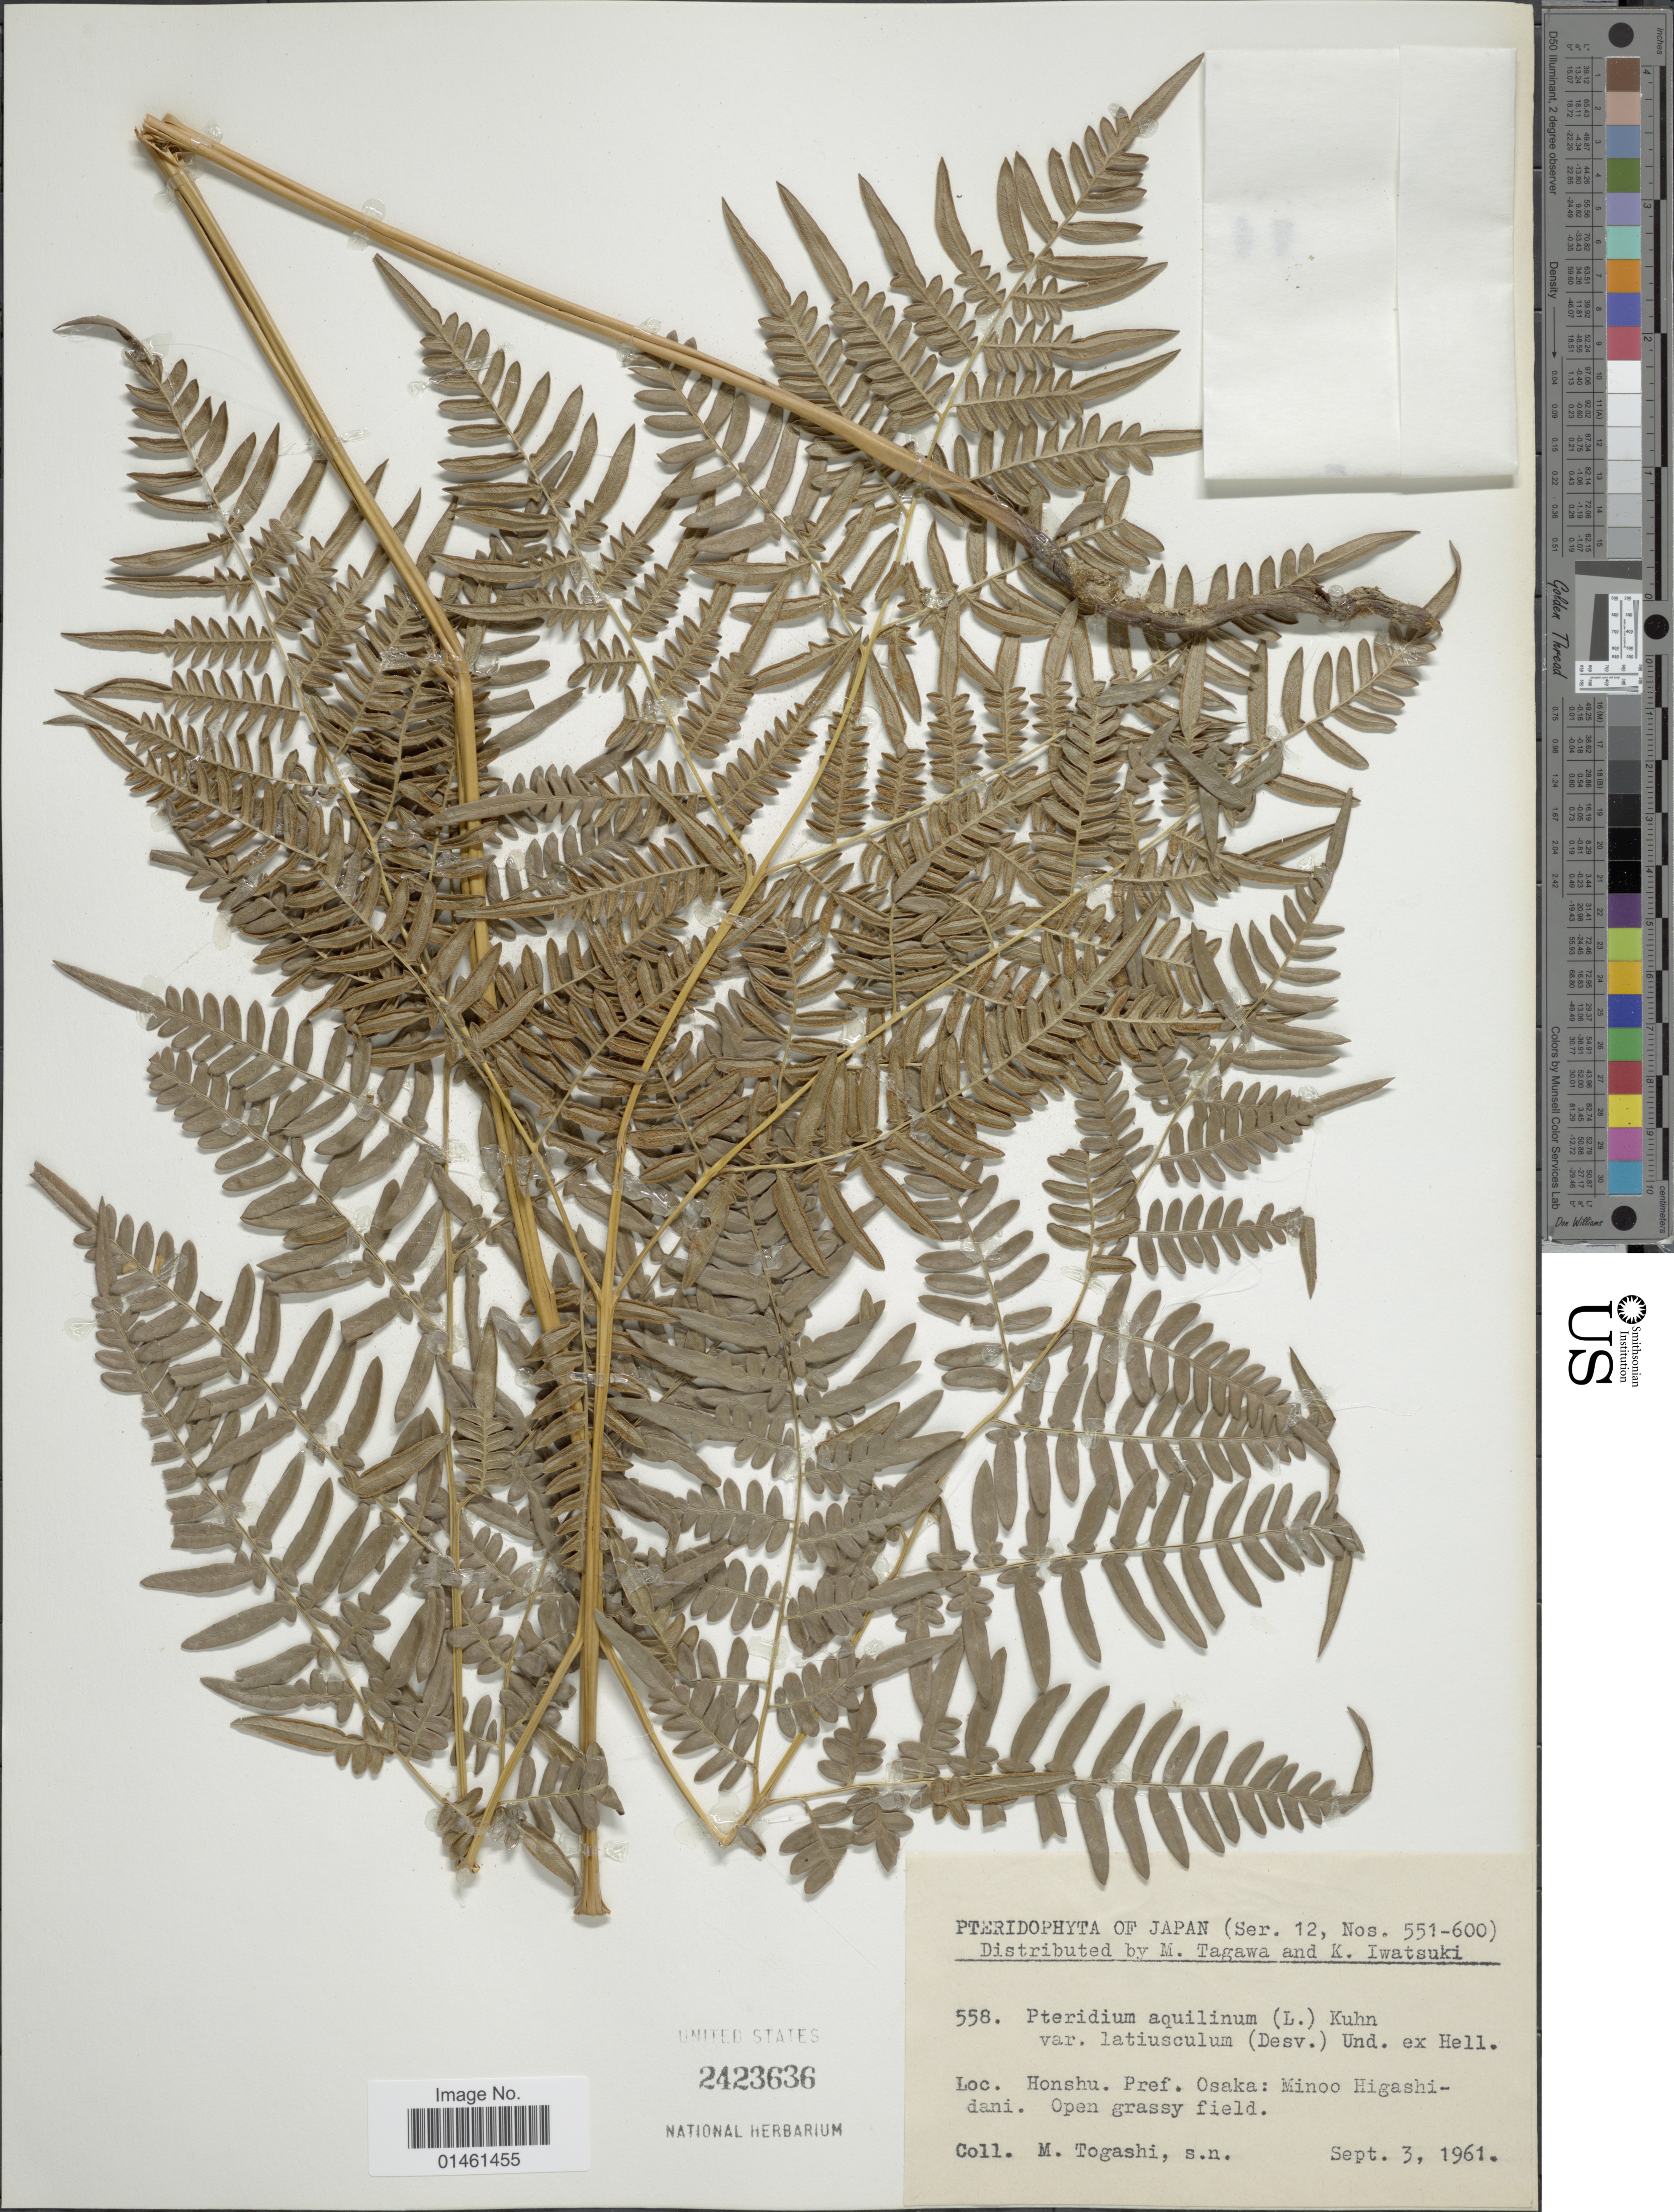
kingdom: Plantae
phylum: Tracheophyta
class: Polypodiopsida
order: Polypodiales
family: Dennstaedtiaceae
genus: Pteridium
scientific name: Pteridium aquilinum var. latiusculum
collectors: M. Togashi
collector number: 558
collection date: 1961-09-03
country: Japan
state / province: Osaka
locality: Honshu. pref. Osaka: Minoo Higashi-dani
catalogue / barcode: US 2423636